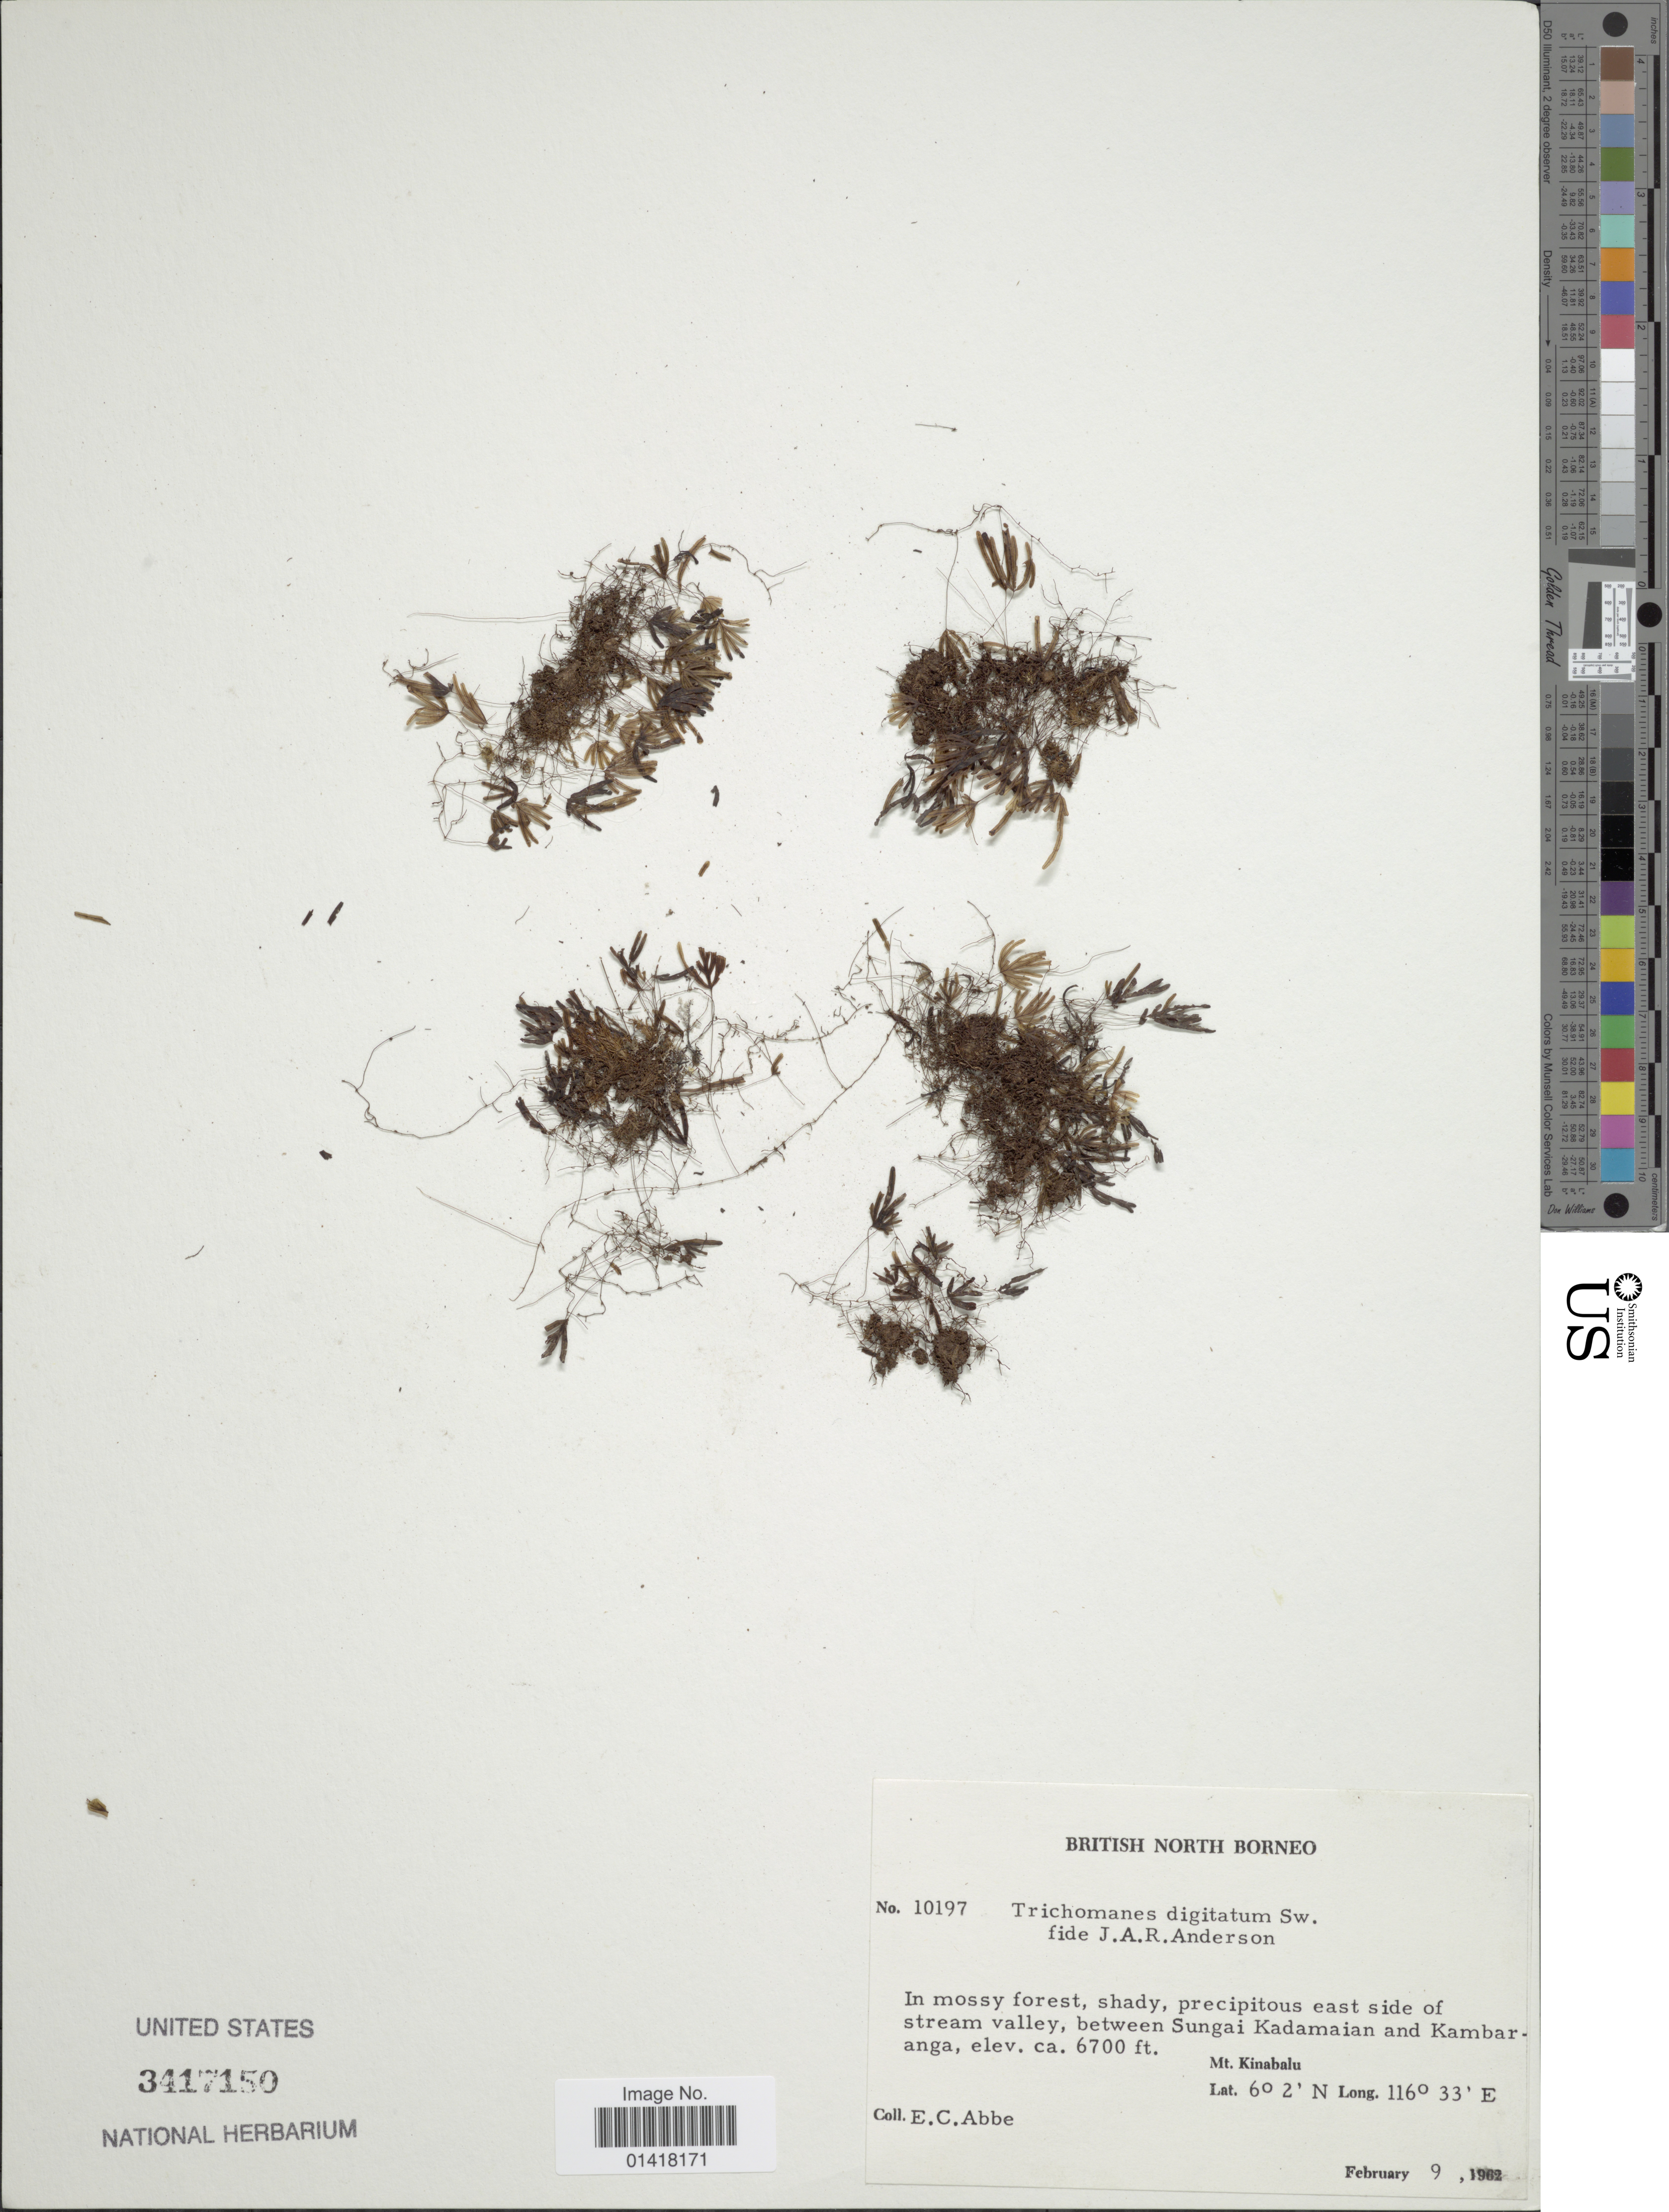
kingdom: Plantae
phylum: Tracheophyta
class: Polypodiopsida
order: Hymenophyllales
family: Hymenophyllaceae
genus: Hymenophyllum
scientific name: Hymenophyllum digitatum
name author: (Sw.) Fosberg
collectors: E. C. Abbe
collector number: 10197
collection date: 1962-02-09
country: Malaysia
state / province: Sabah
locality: British North Borneo. In mossy forest , shady, precipitous east side of stream valley, between Sungai Kadamaian and Kambaranga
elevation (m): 2042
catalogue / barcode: US 3417150